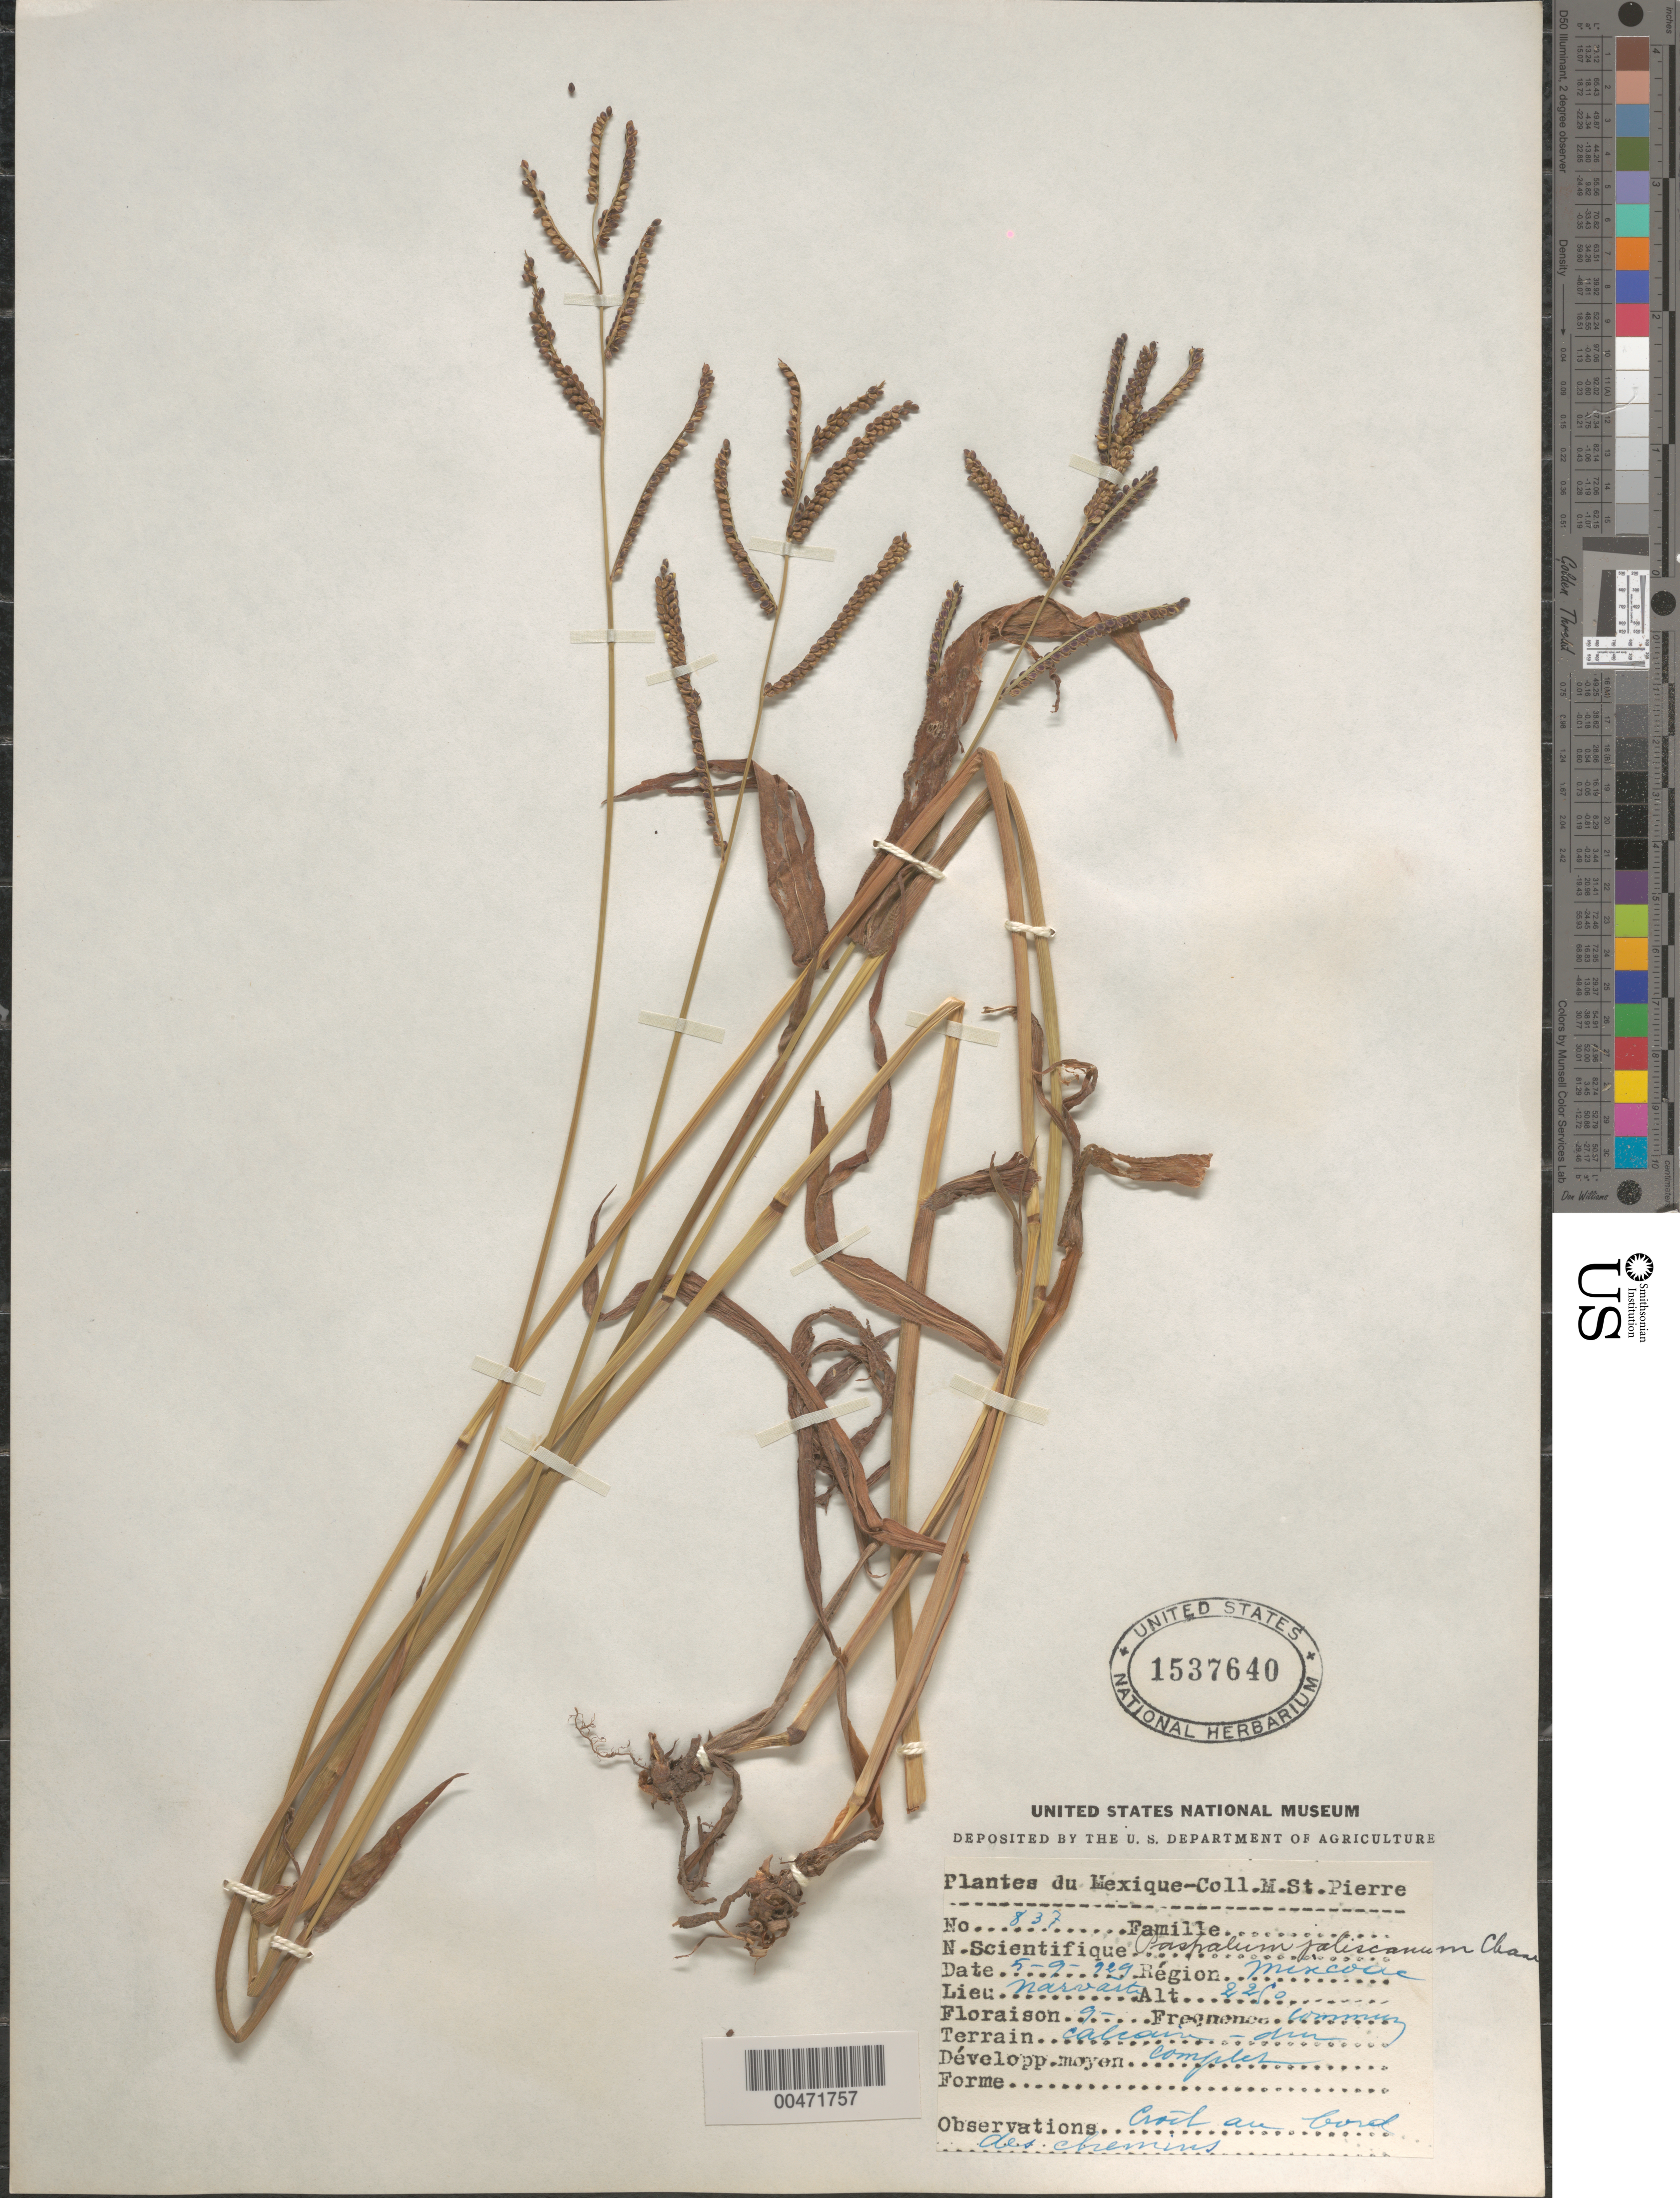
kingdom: Plantae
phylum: Tracheophyta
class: Liliopsida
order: Poales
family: Poaceae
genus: Paspalum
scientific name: Paspalum tenellum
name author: Willd.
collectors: M. Saint-Pierre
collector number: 837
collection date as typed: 9 May 1929 or 5 Sep 1929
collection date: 1929-05-09 or 1929-09-05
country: Mexico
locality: Mixcoac, Narvaste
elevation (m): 2250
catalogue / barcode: US 1537640